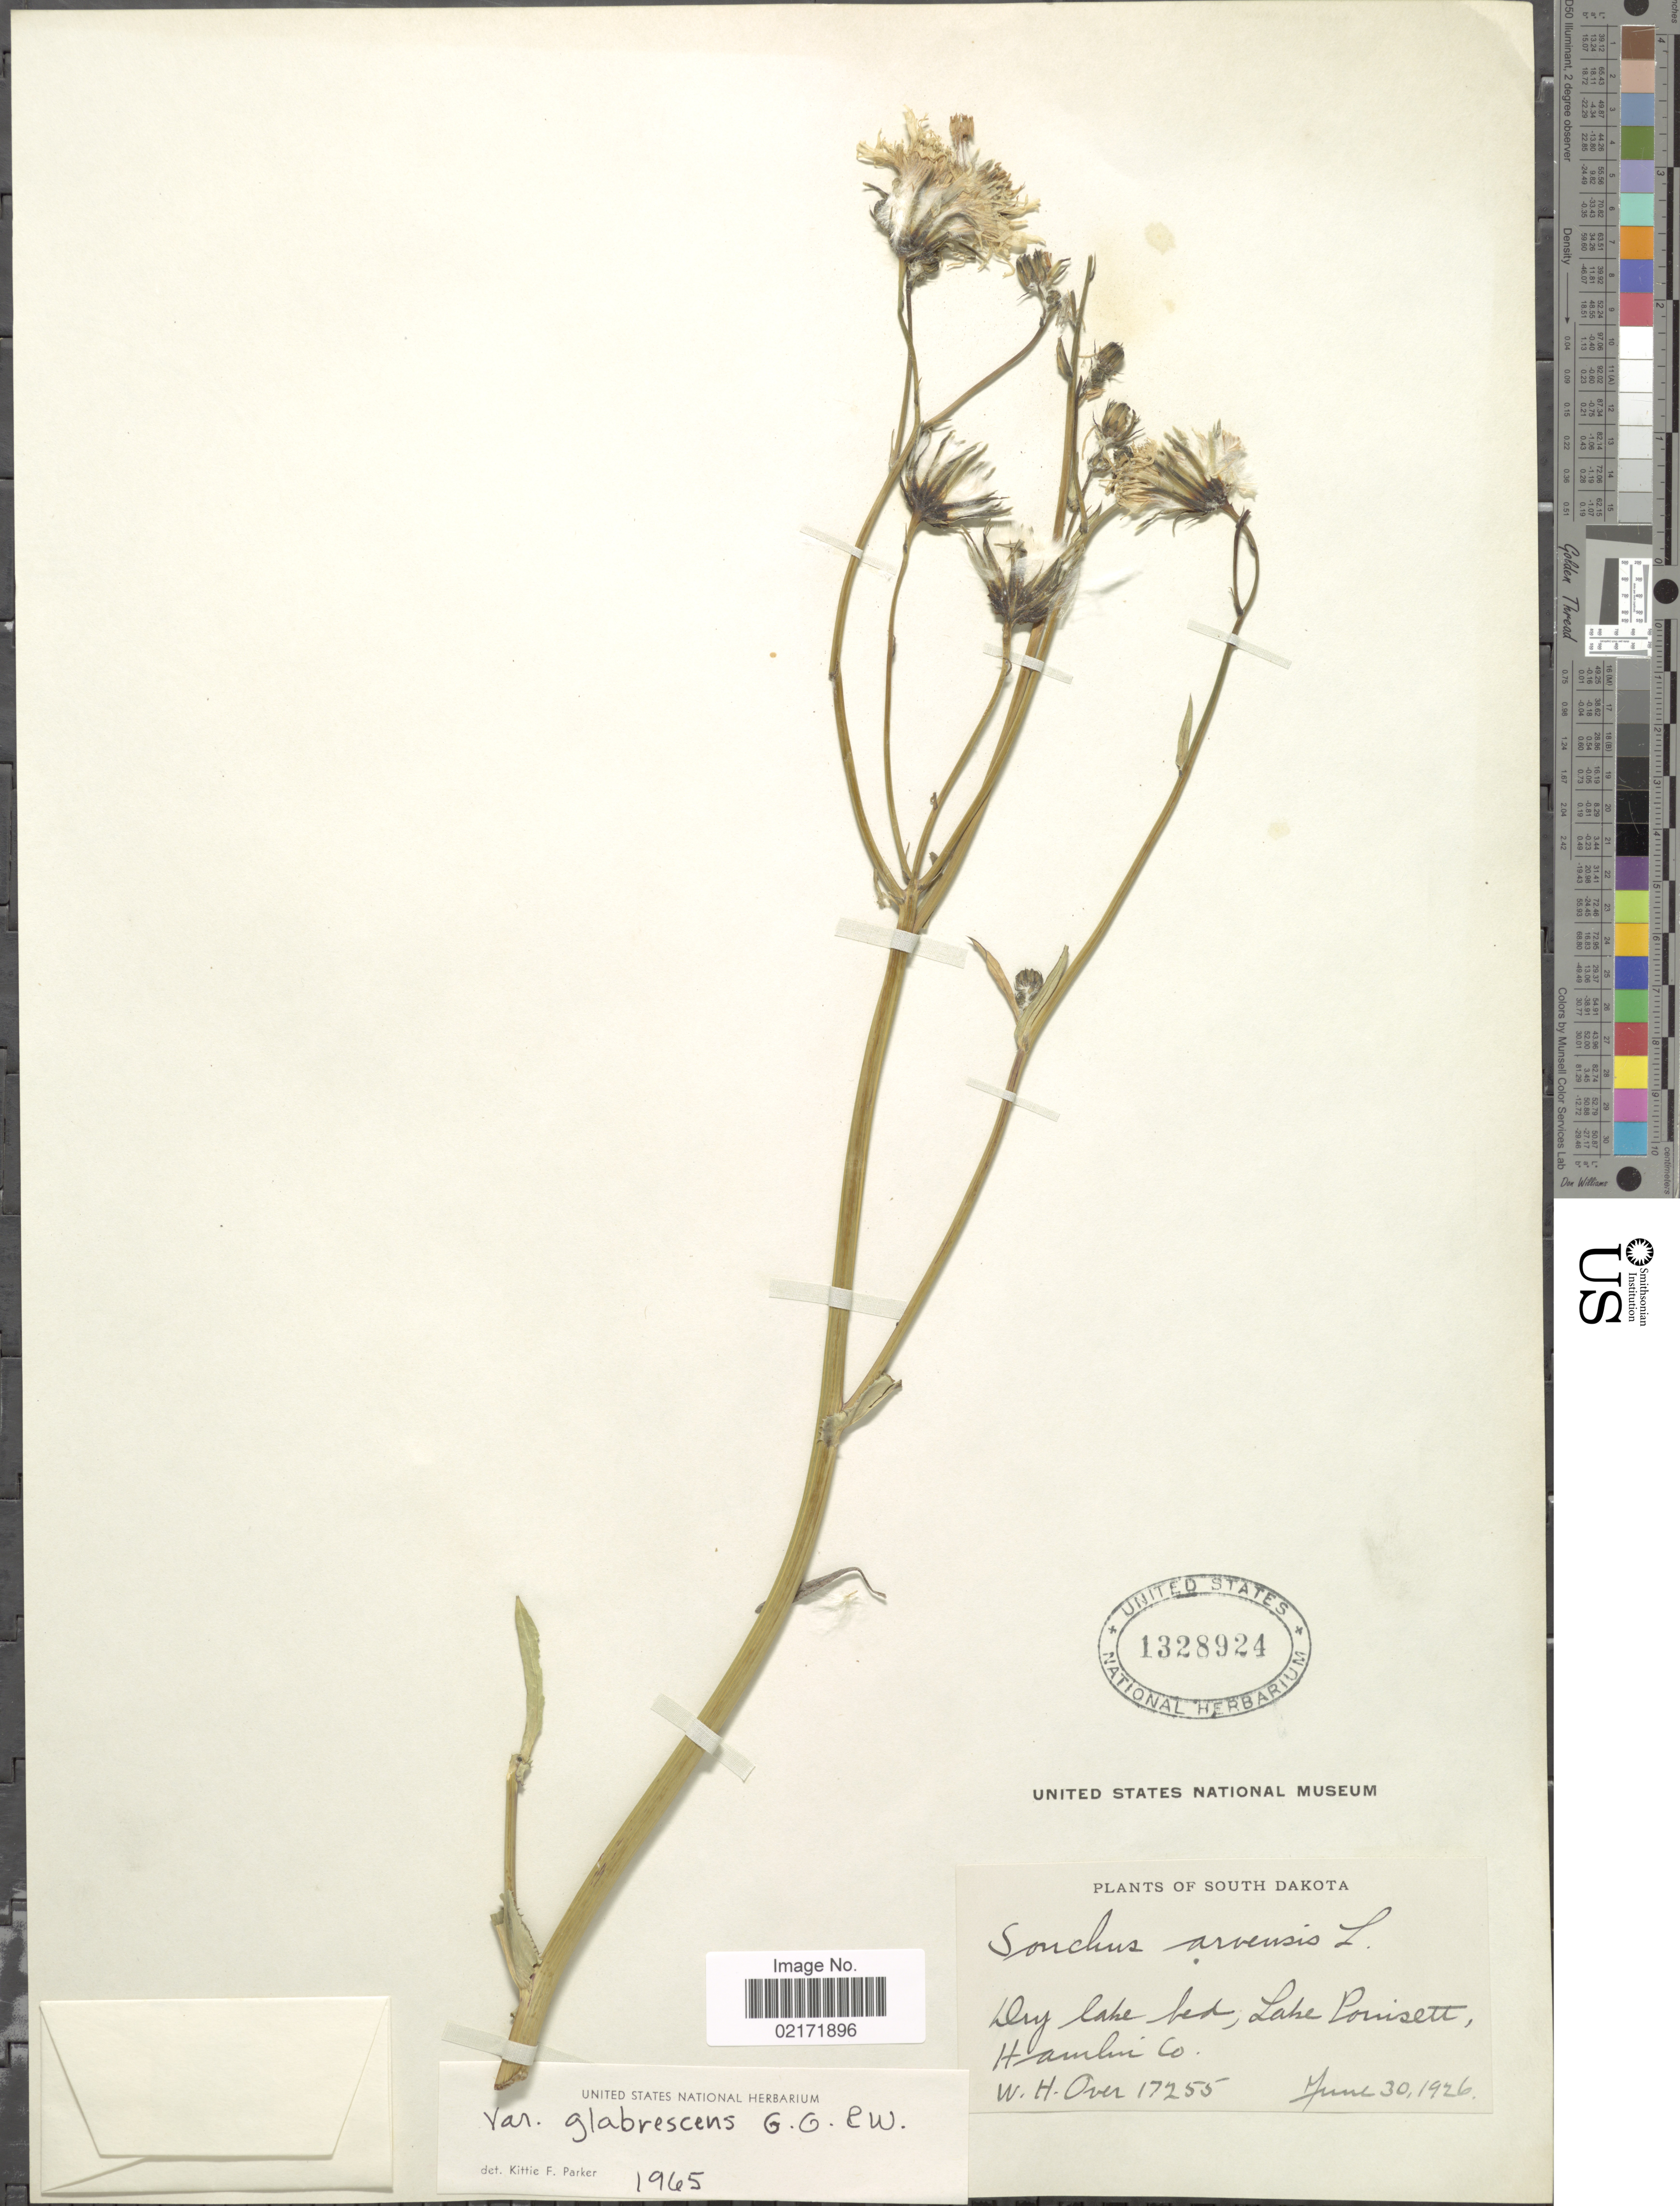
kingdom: Plantae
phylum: Tracheophyta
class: Magnoliopsida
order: Asterales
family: Asteraceae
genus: Sonchus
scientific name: Sonchus arvensis subsp. uliginosus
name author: (M. Bieb.) Nyman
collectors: W. Over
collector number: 17255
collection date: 1926-06-30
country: United States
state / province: South Dakota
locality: Dry lake bed, Lake Poinsett, Hamlin Co.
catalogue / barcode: US 1328924